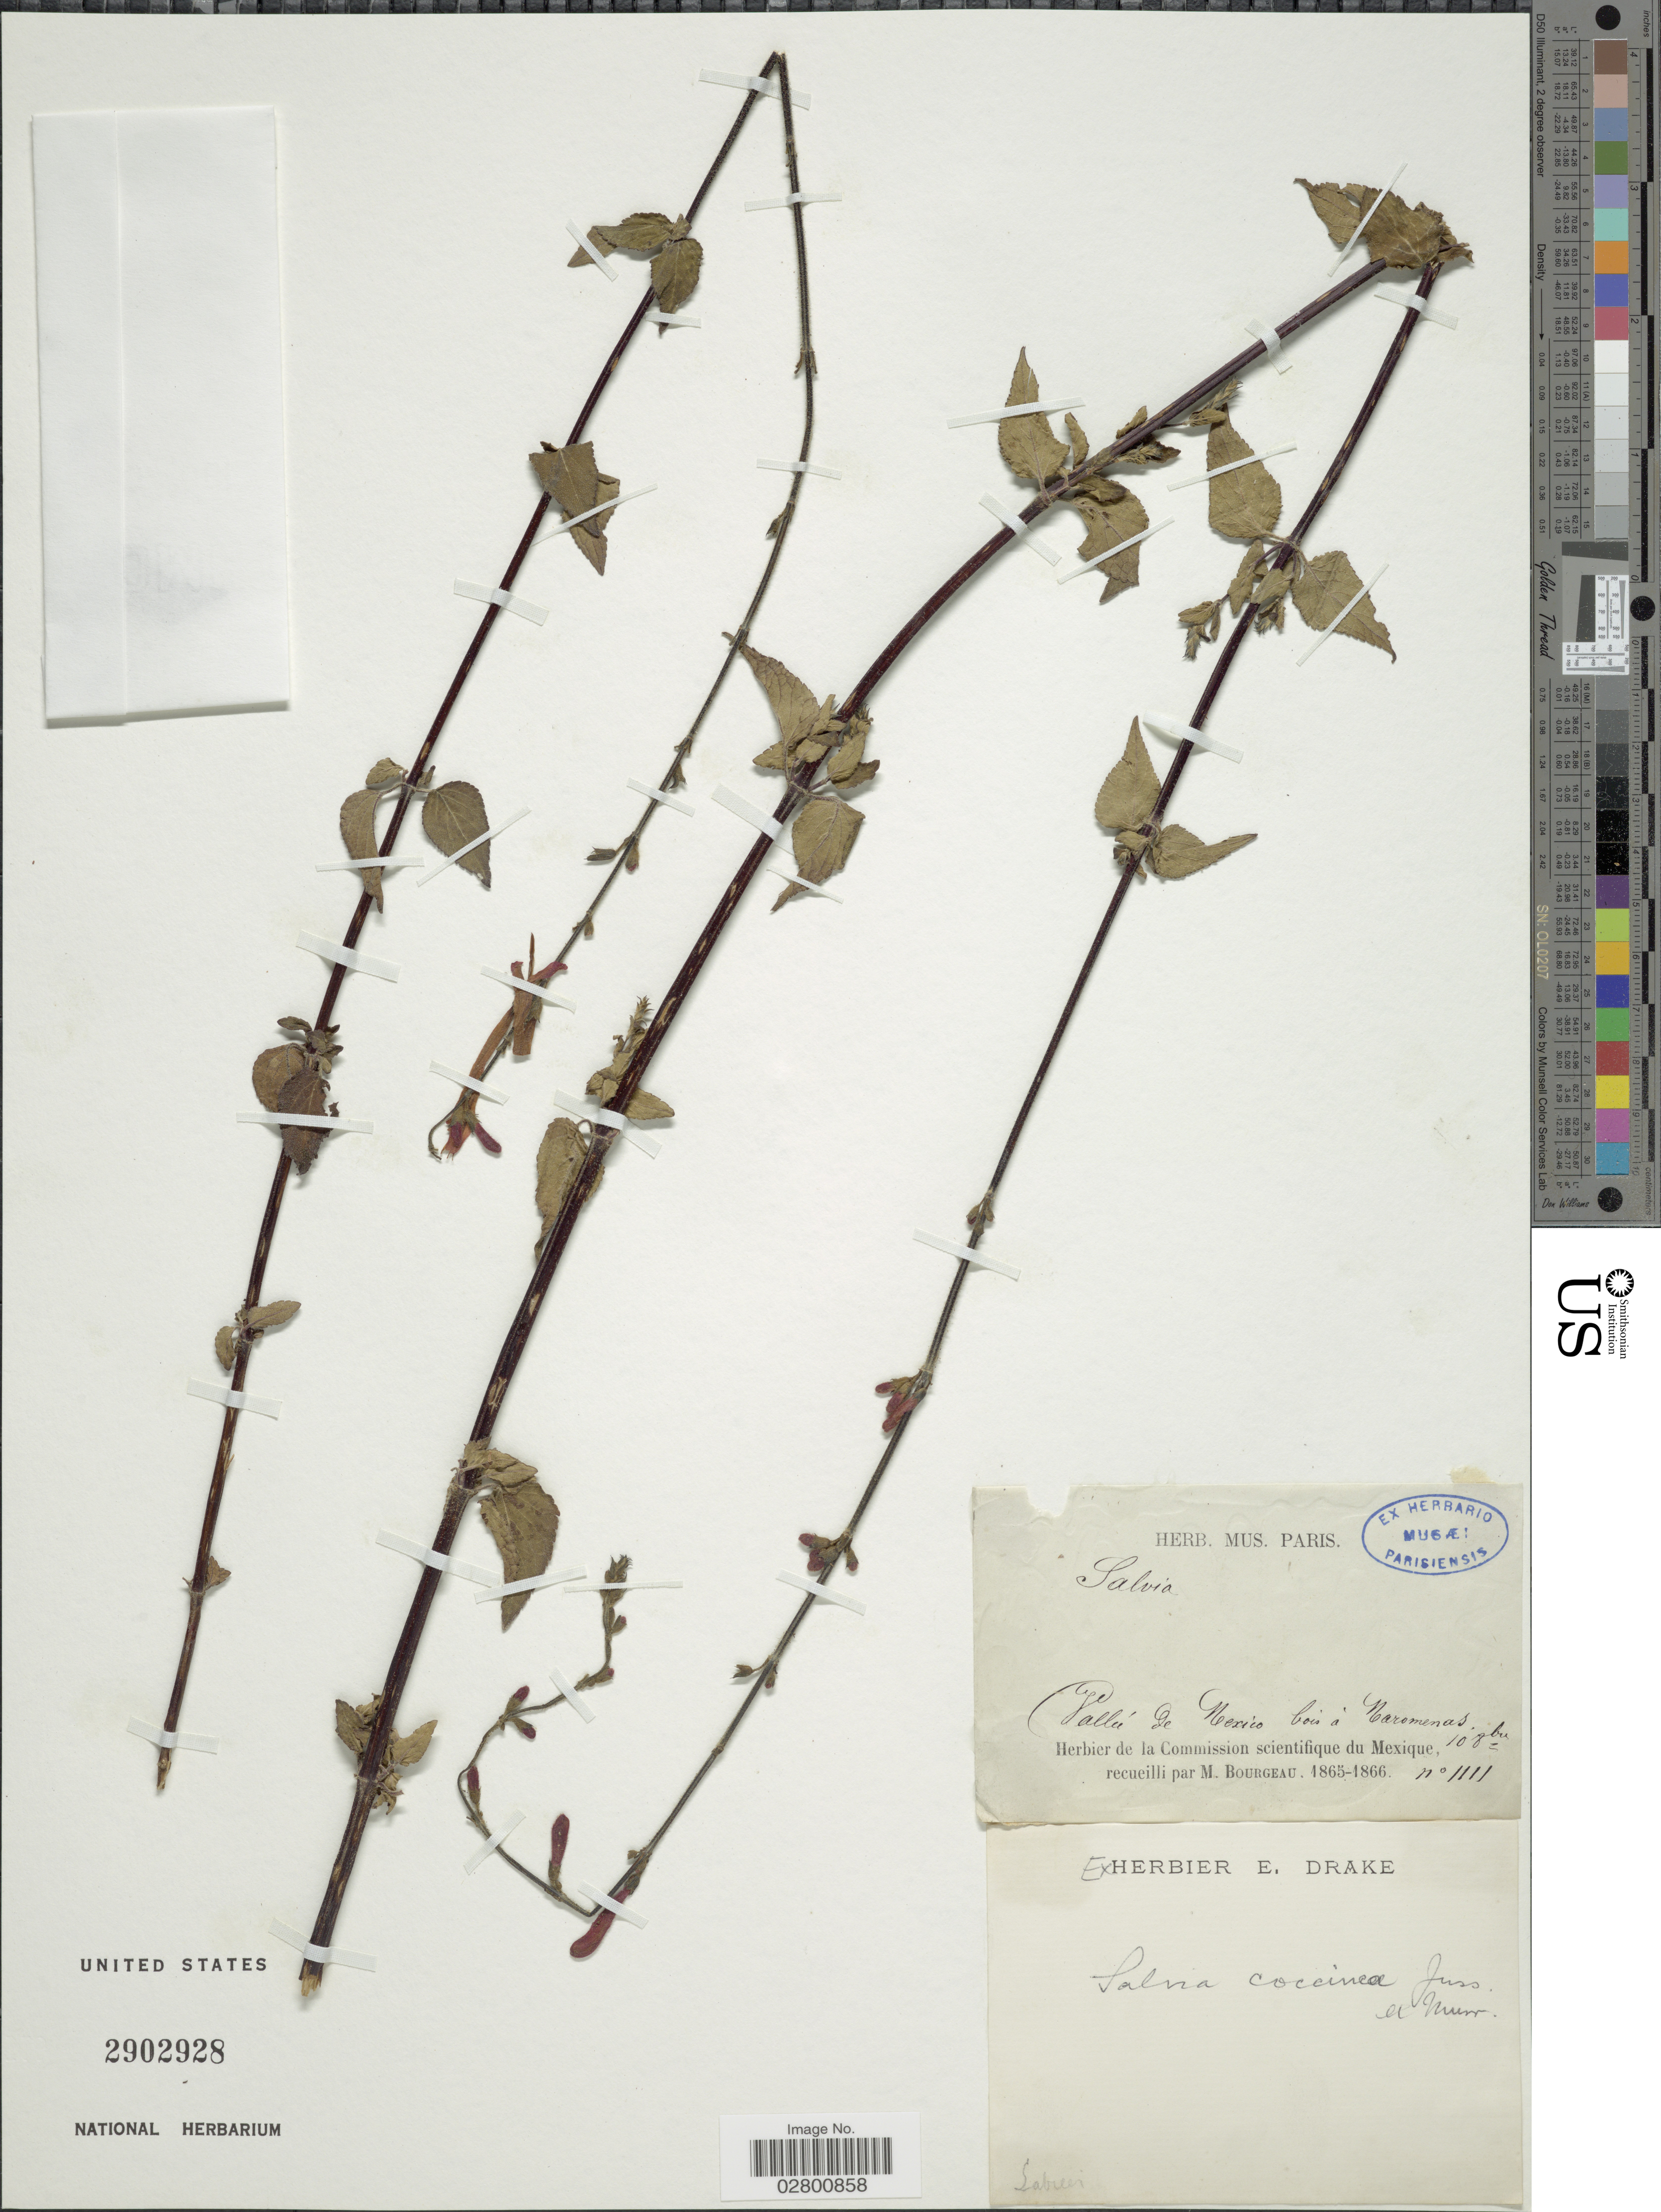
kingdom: Plantae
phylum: Tracheophyta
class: Magnoliopsida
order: Lamiales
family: Lamiaceae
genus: Salvia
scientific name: Salvia coccinea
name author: Etlinger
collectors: M. Bourgeau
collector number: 1111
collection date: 1865-10-10/1866-10-10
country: Mexico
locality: Valleé de Mexico bois à Maromenas.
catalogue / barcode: US 2902928